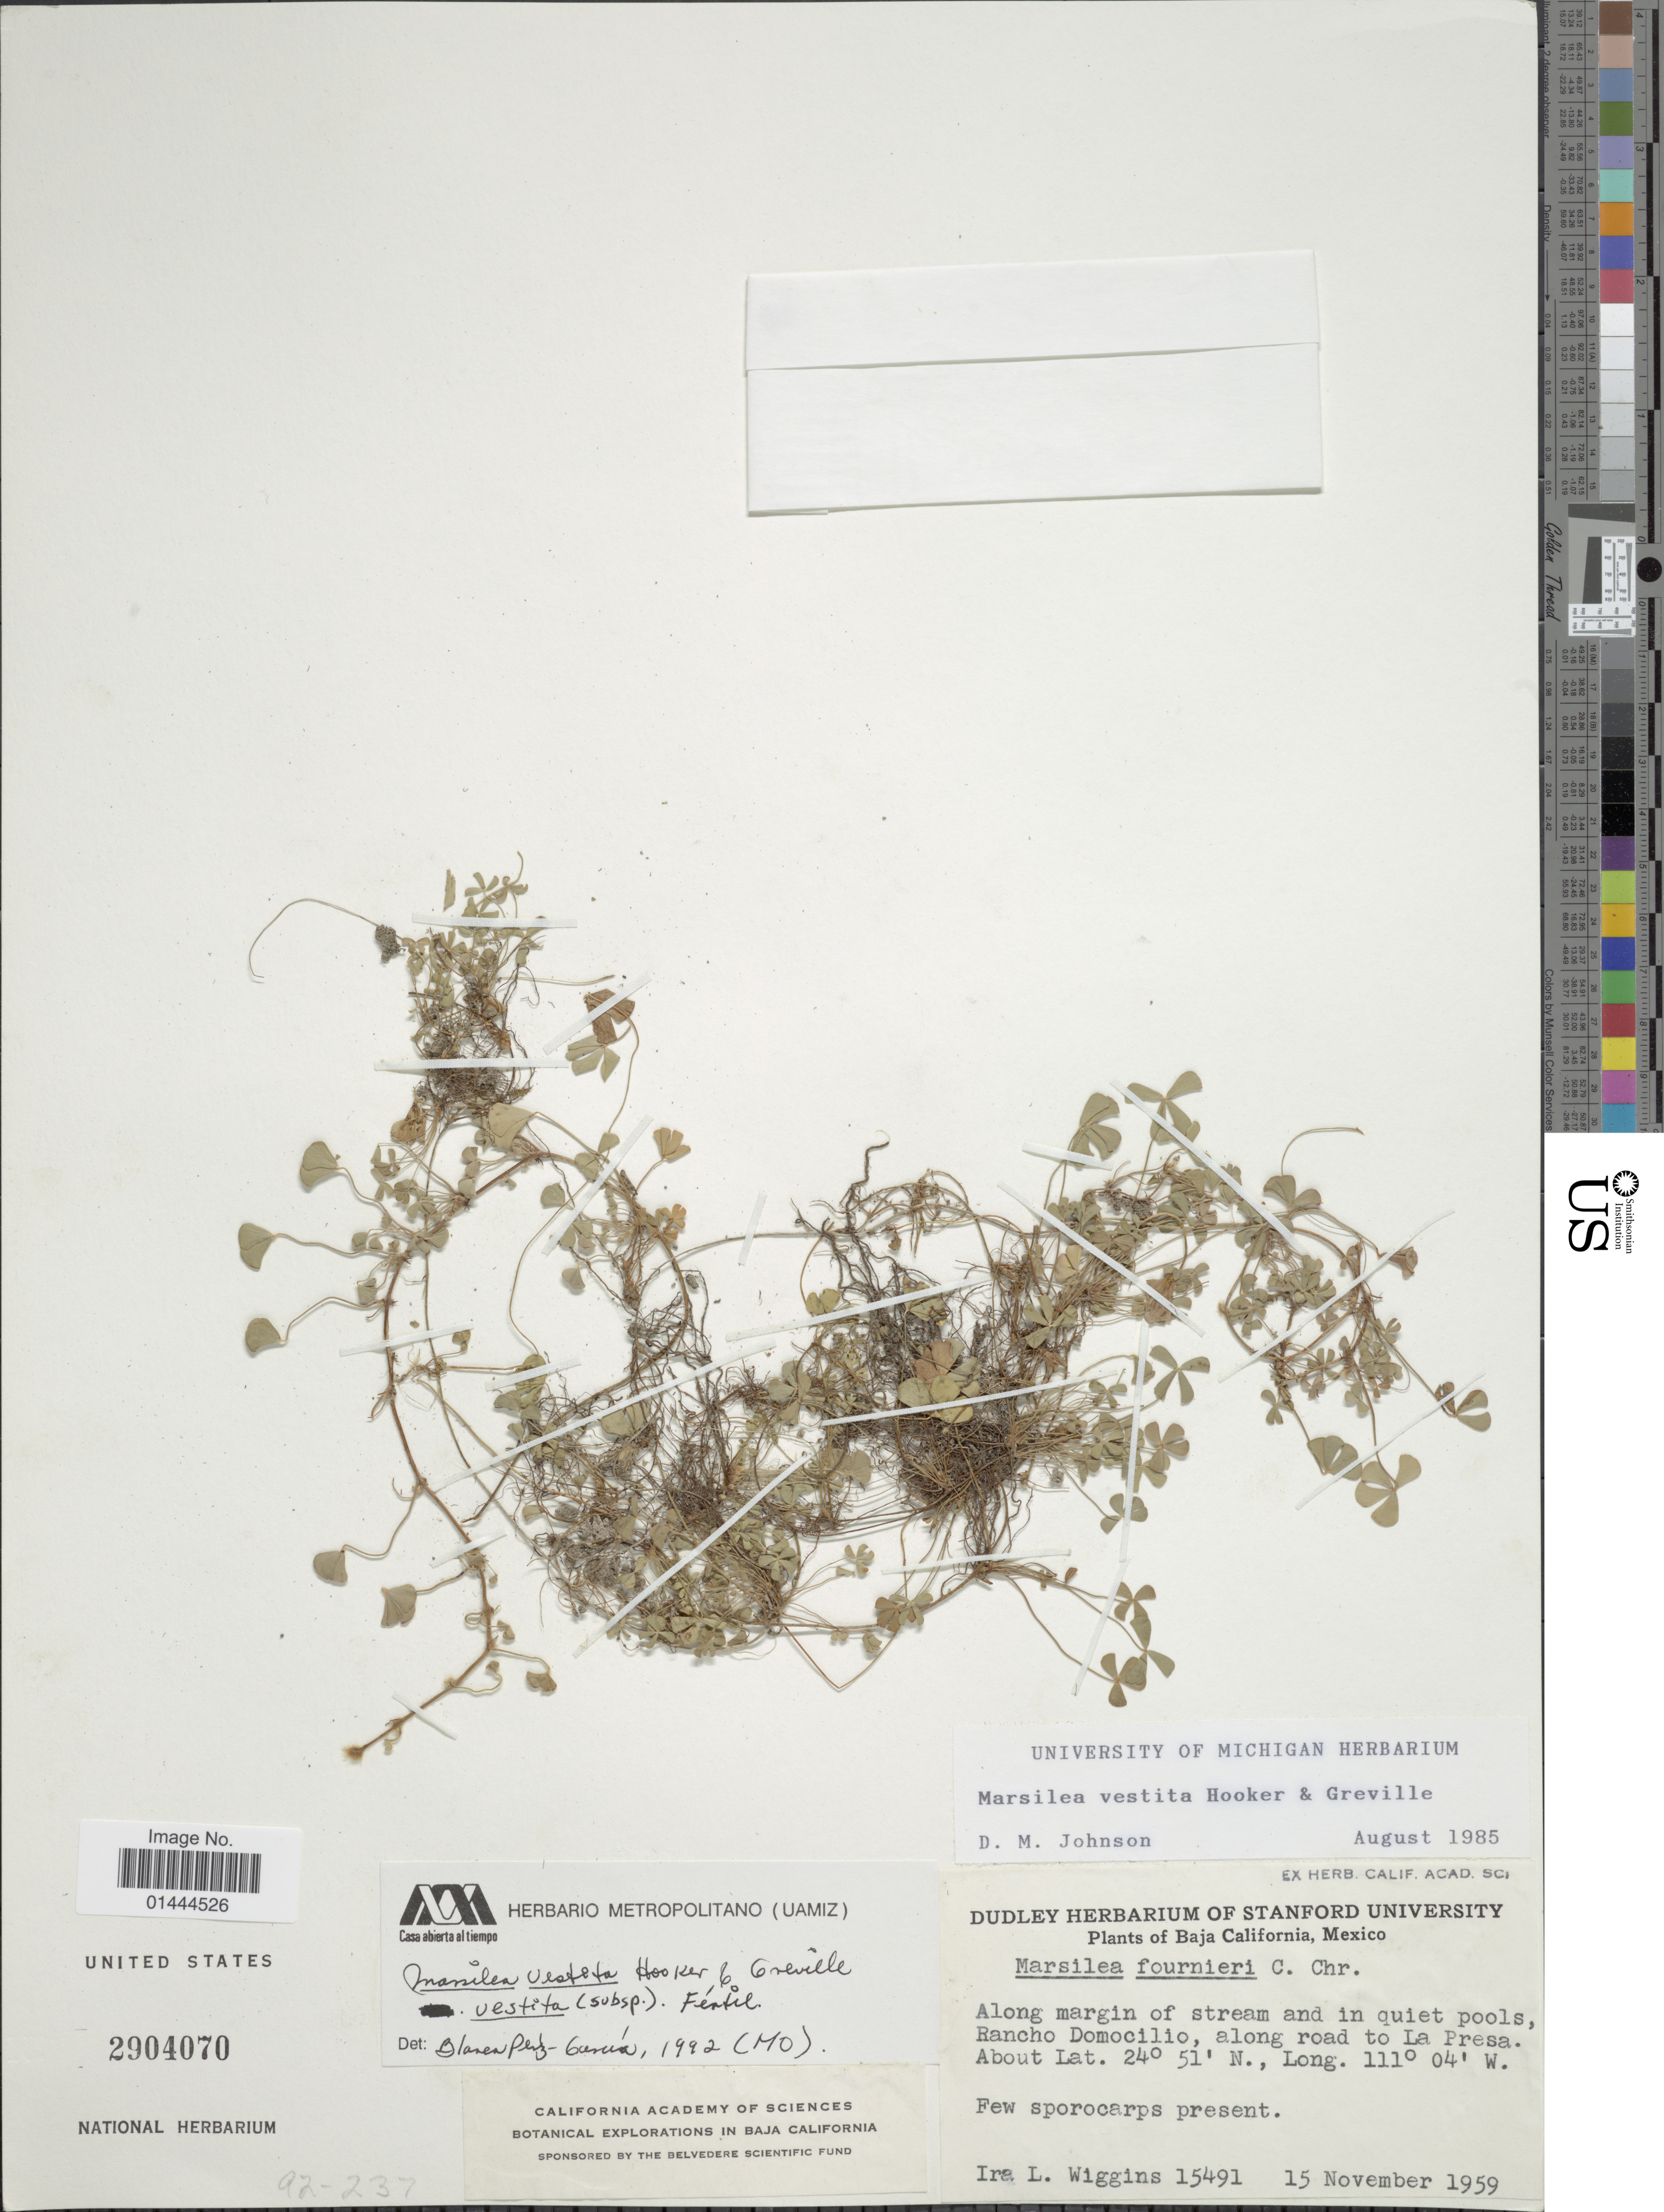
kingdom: Plantae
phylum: Tracheophyta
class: Polypodiopsida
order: Salviniales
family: Marsileaceae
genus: Marsilea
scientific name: Marsilea vestita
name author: Hook. & Grev.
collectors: I. L. Wiggins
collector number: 15491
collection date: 1959-11-15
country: Mexico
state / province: Baja California Sur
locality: Rancho Domocilio, along road to La Presa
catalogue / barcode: US 2904070